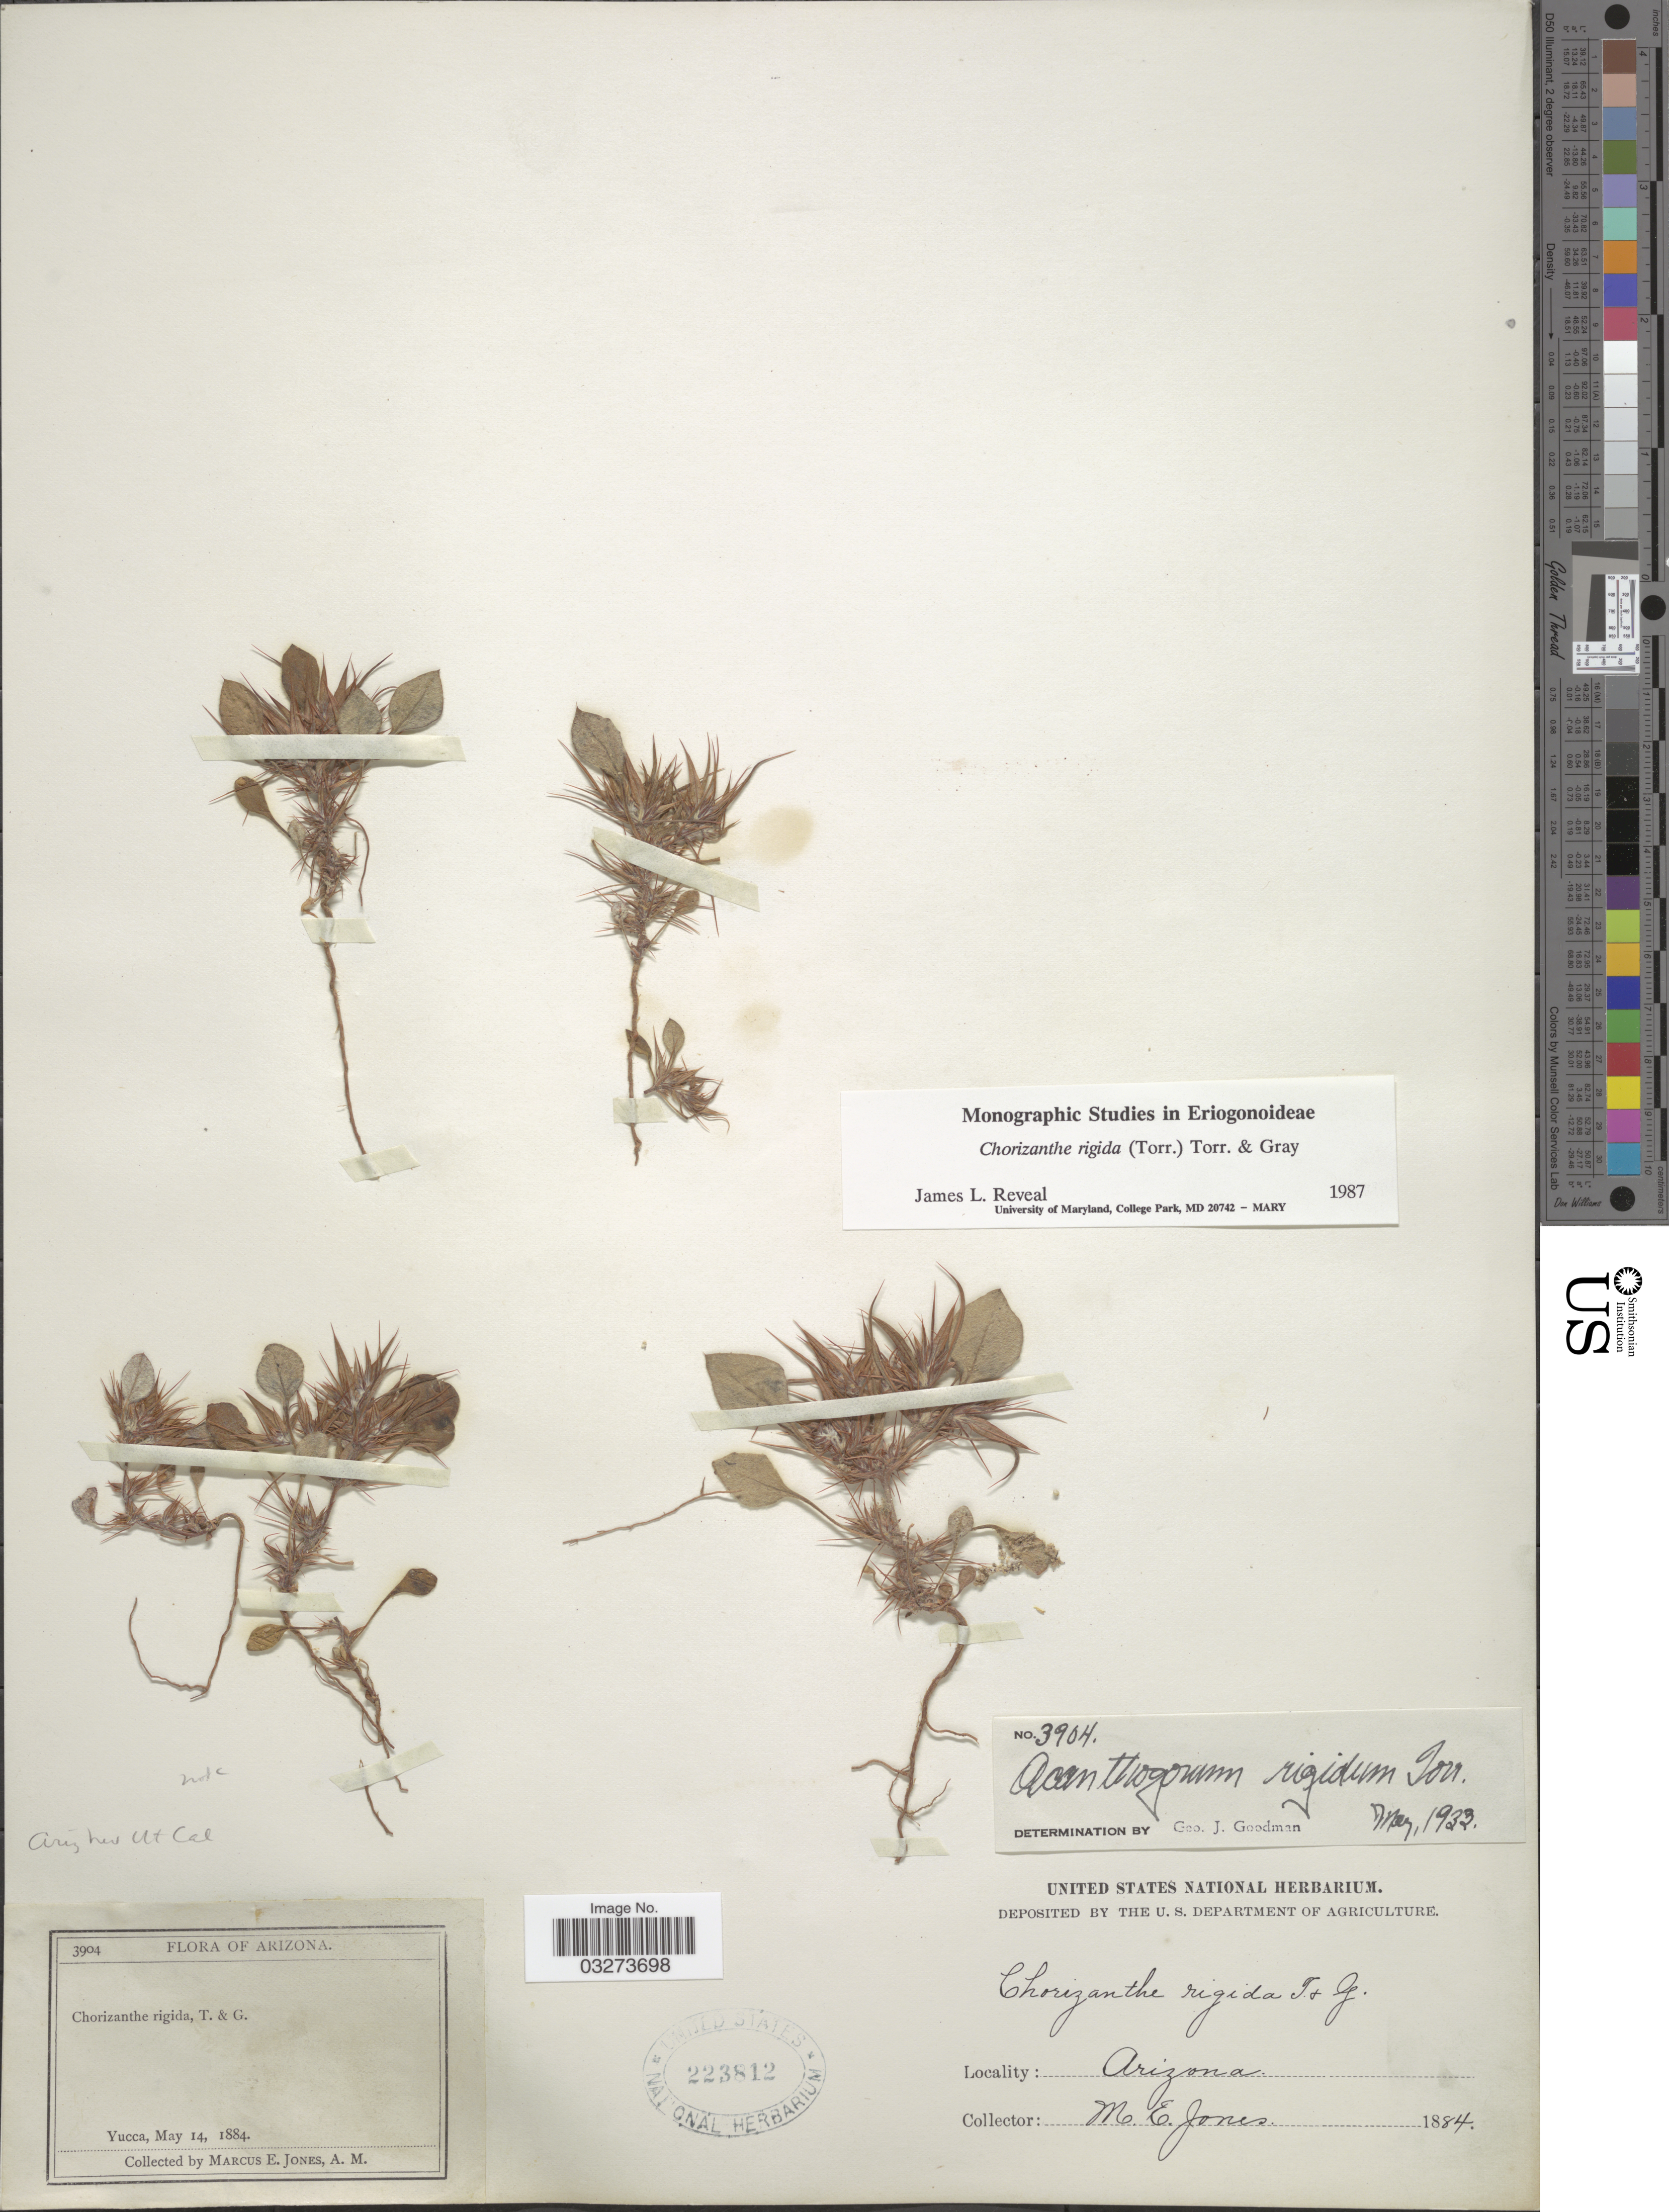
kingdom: Plantae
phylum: Tracheophyta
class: Magnoliopsida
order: Caryophyllales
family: Polygonaceae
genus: Chorizanthe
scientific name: Chorizanthe rigida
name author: (Torr.) Torr. & A. Gray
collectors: M. E. Jones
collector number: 3904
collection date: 1884-05-14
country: United States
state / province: Arizona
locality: Yucca. Near Mt Cal.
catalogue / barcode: US 223812